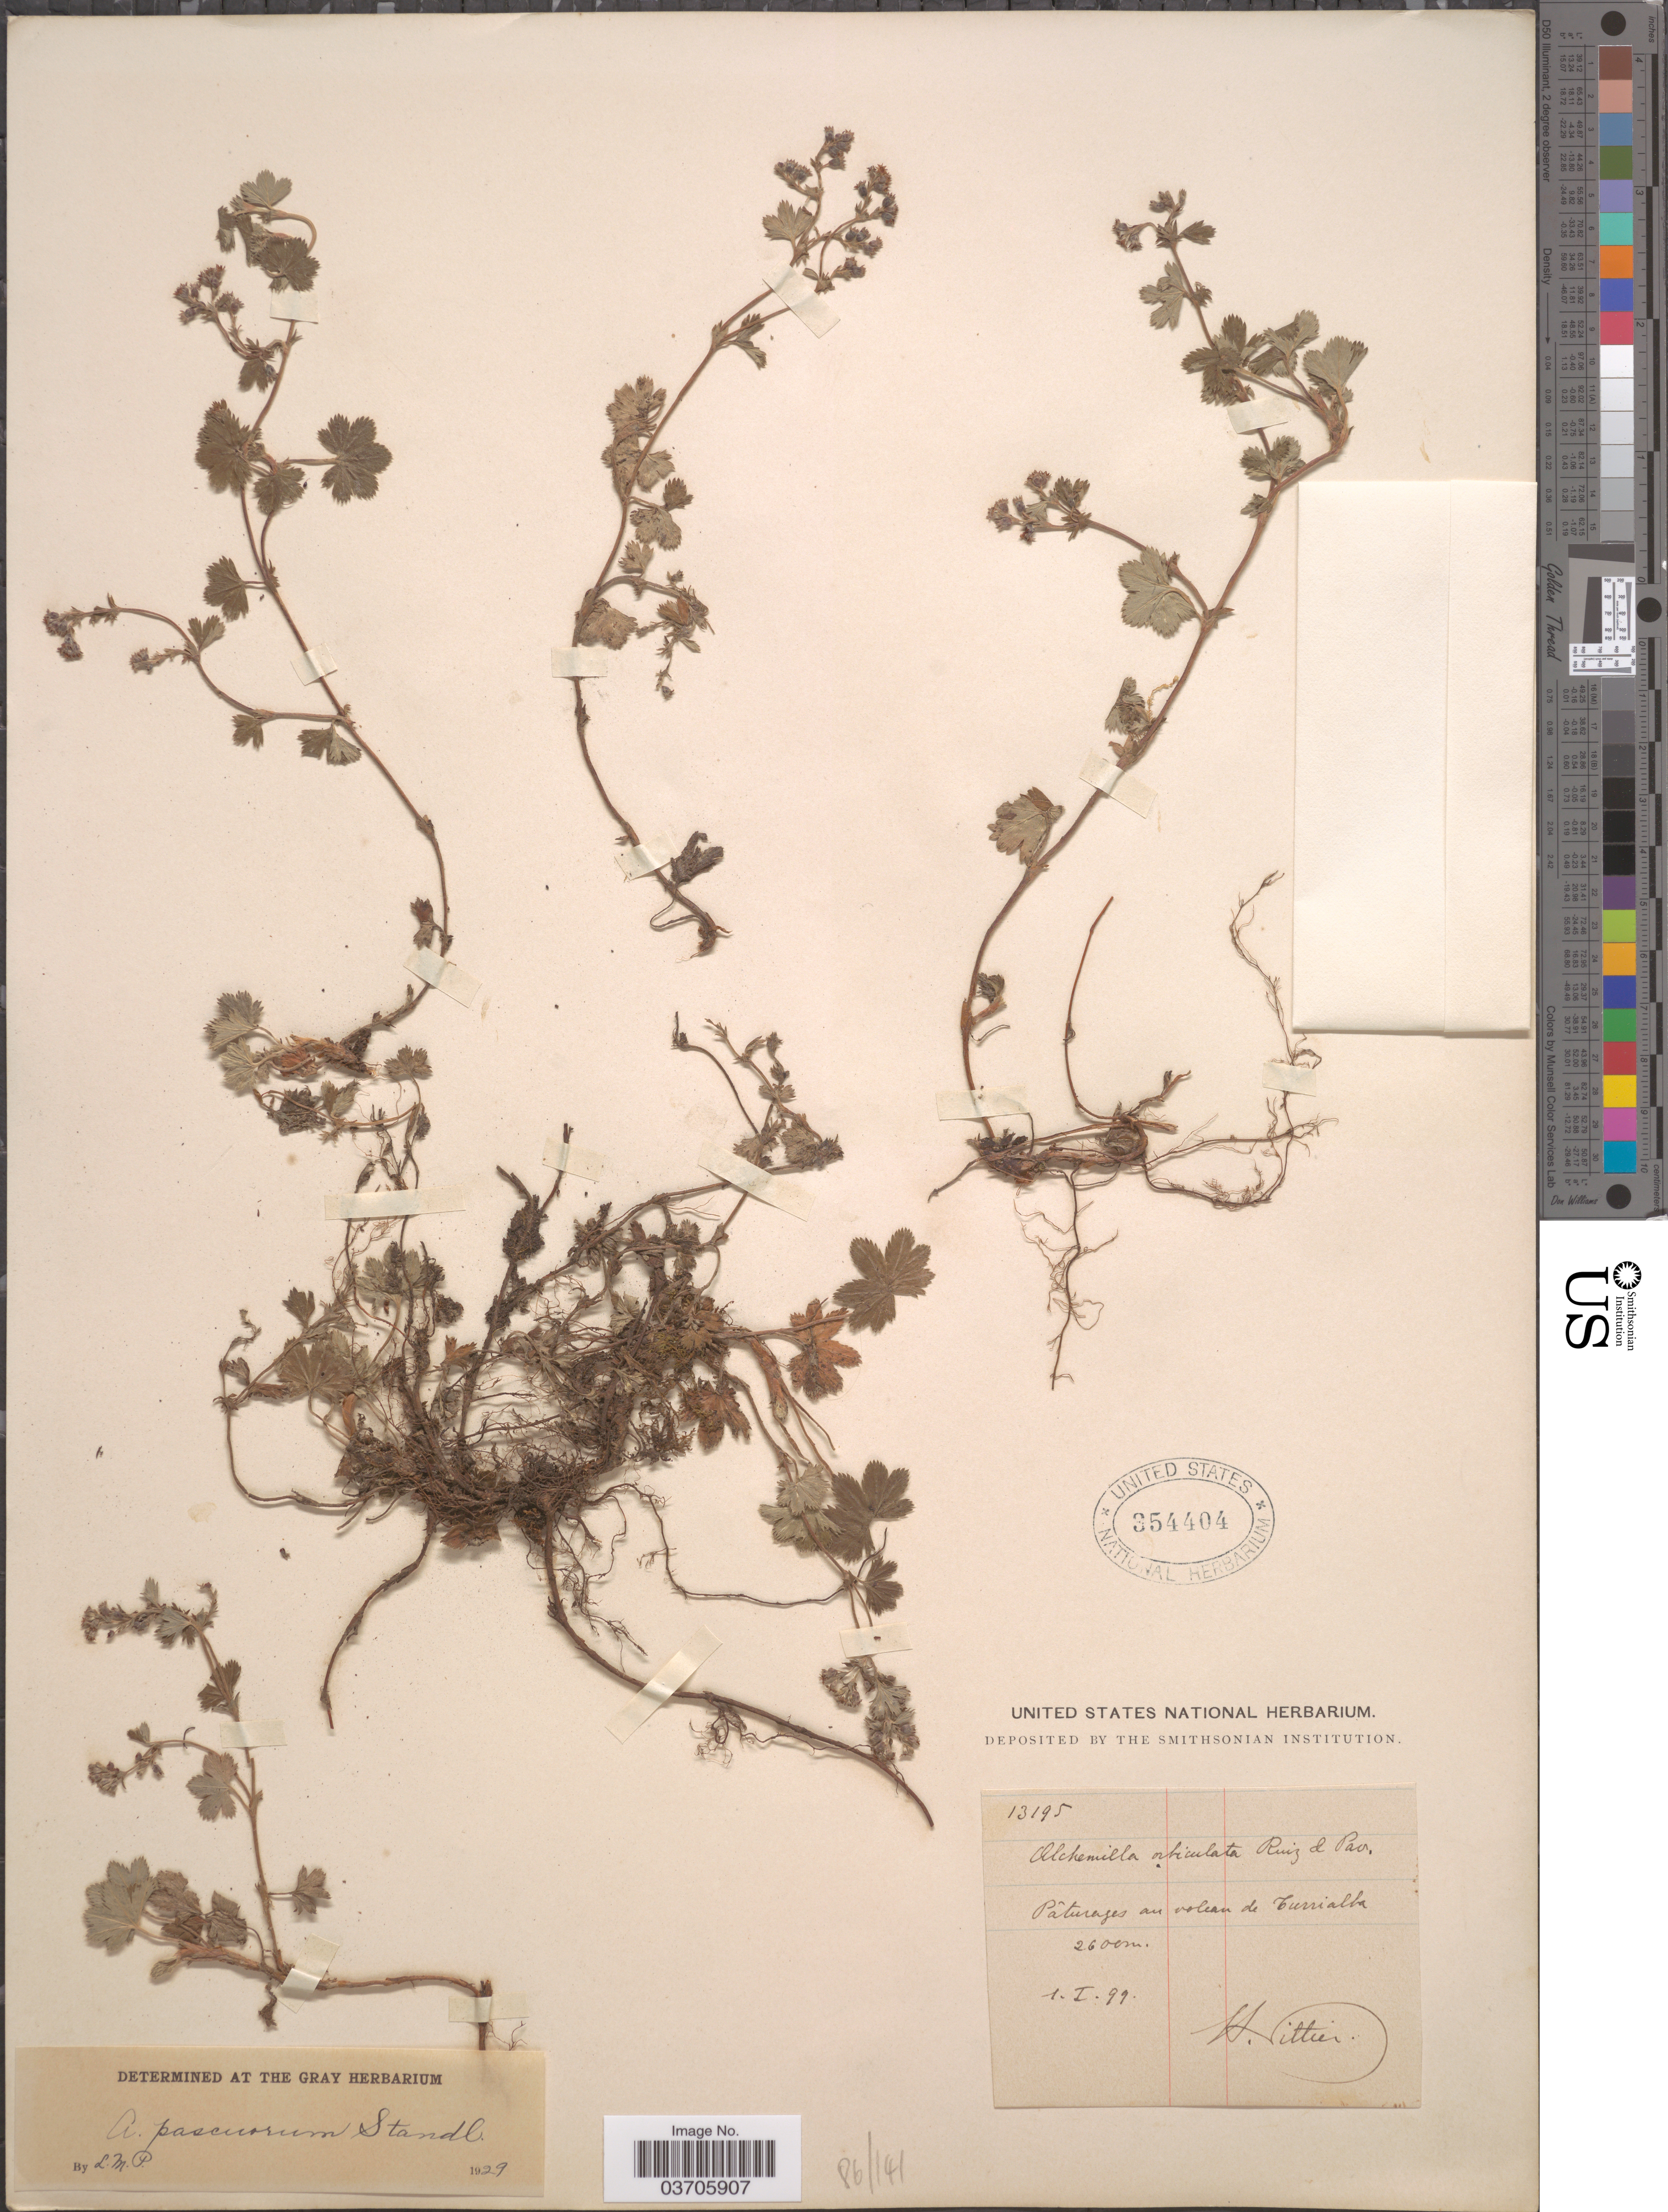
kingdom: Plantae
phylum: Tracheophyta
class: Magnoliopsida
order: Rosales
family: Rosaceae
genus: Lachemilla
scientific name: Lachemilla venusta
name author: (Cham. & Schltdl.) Rydb.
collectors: H. F. Pittier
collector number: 13195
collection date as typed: Transcribed d/m/y: 1/1/99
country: Costa Rica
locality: Páturages au volcan de Turrialba.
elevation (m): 2600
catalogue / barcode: US 354404